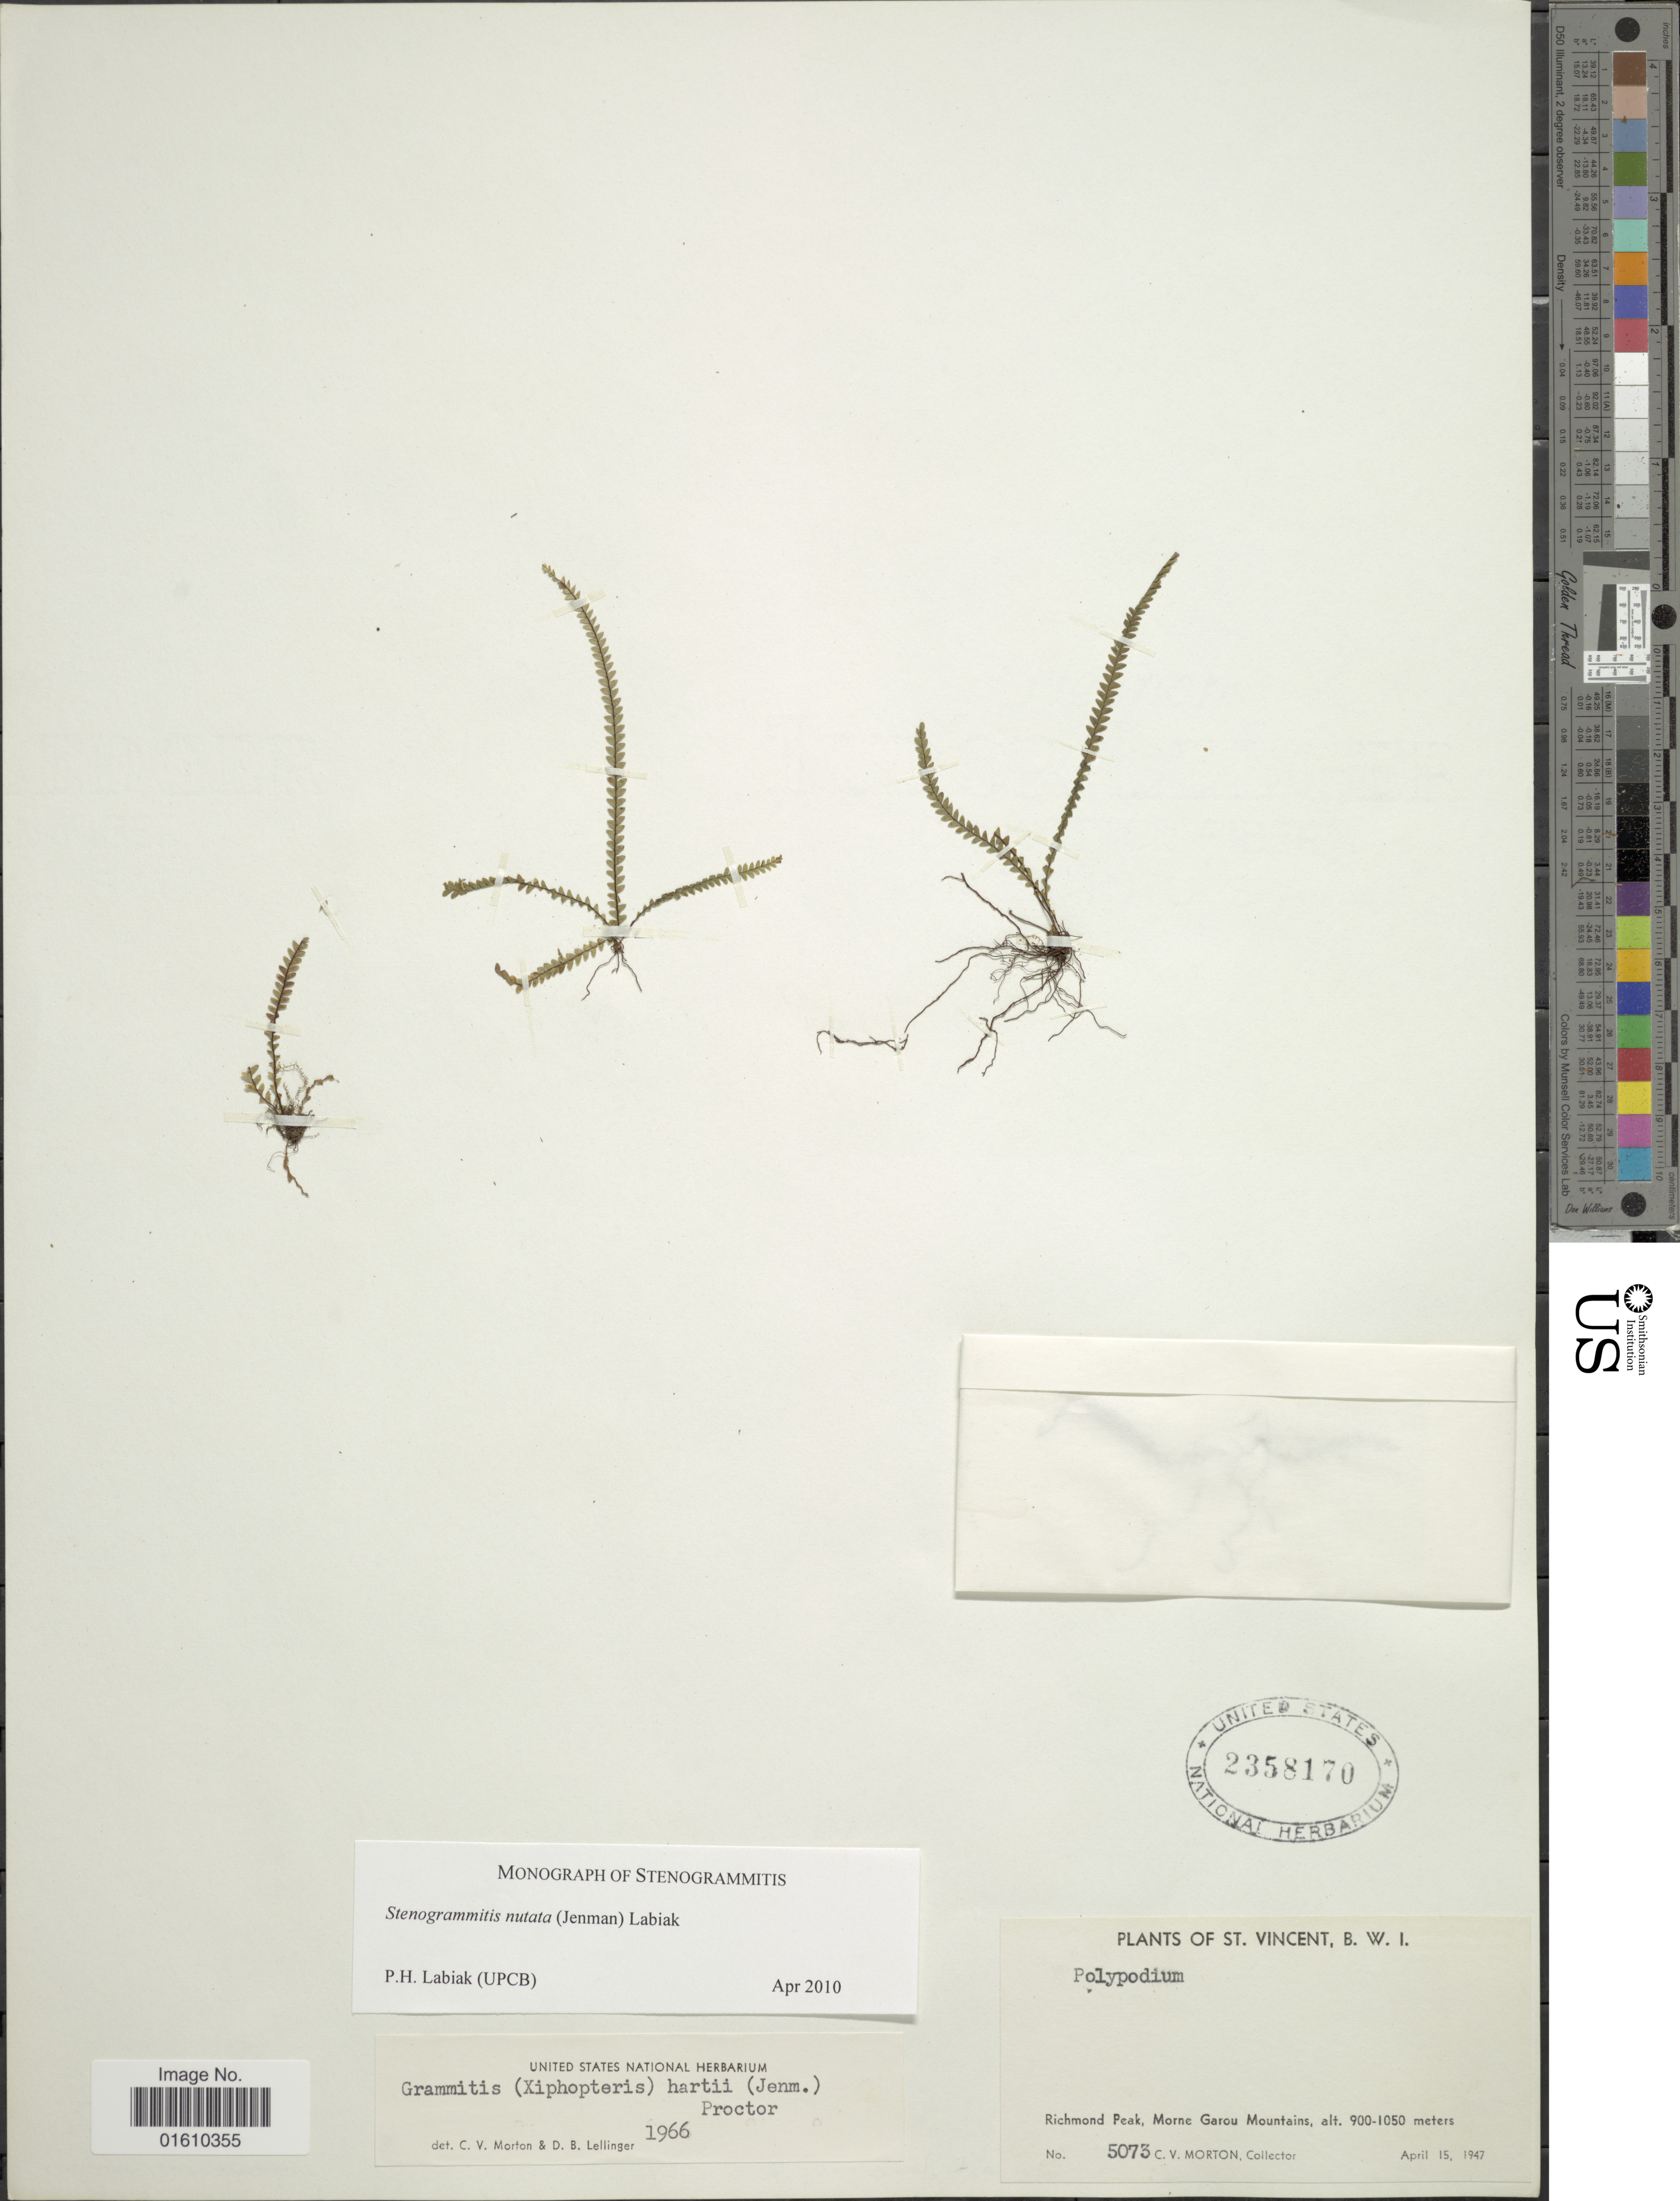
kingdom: Plantae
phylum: Tracheophyta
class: Polypodiopsida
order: Polypodiales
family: Polypodiaceae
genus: Stenogrammitis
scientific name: Stenogrammitis nutata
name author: (Jenman) Labiak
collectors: C. V. Morton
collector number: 5073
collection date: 1947-04-15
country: St. Vincent - Grenadines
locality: St. Vincent, B. W. I., Richmond Peak, Morne Garou Mountains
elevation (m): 900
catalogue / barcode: US 2358170